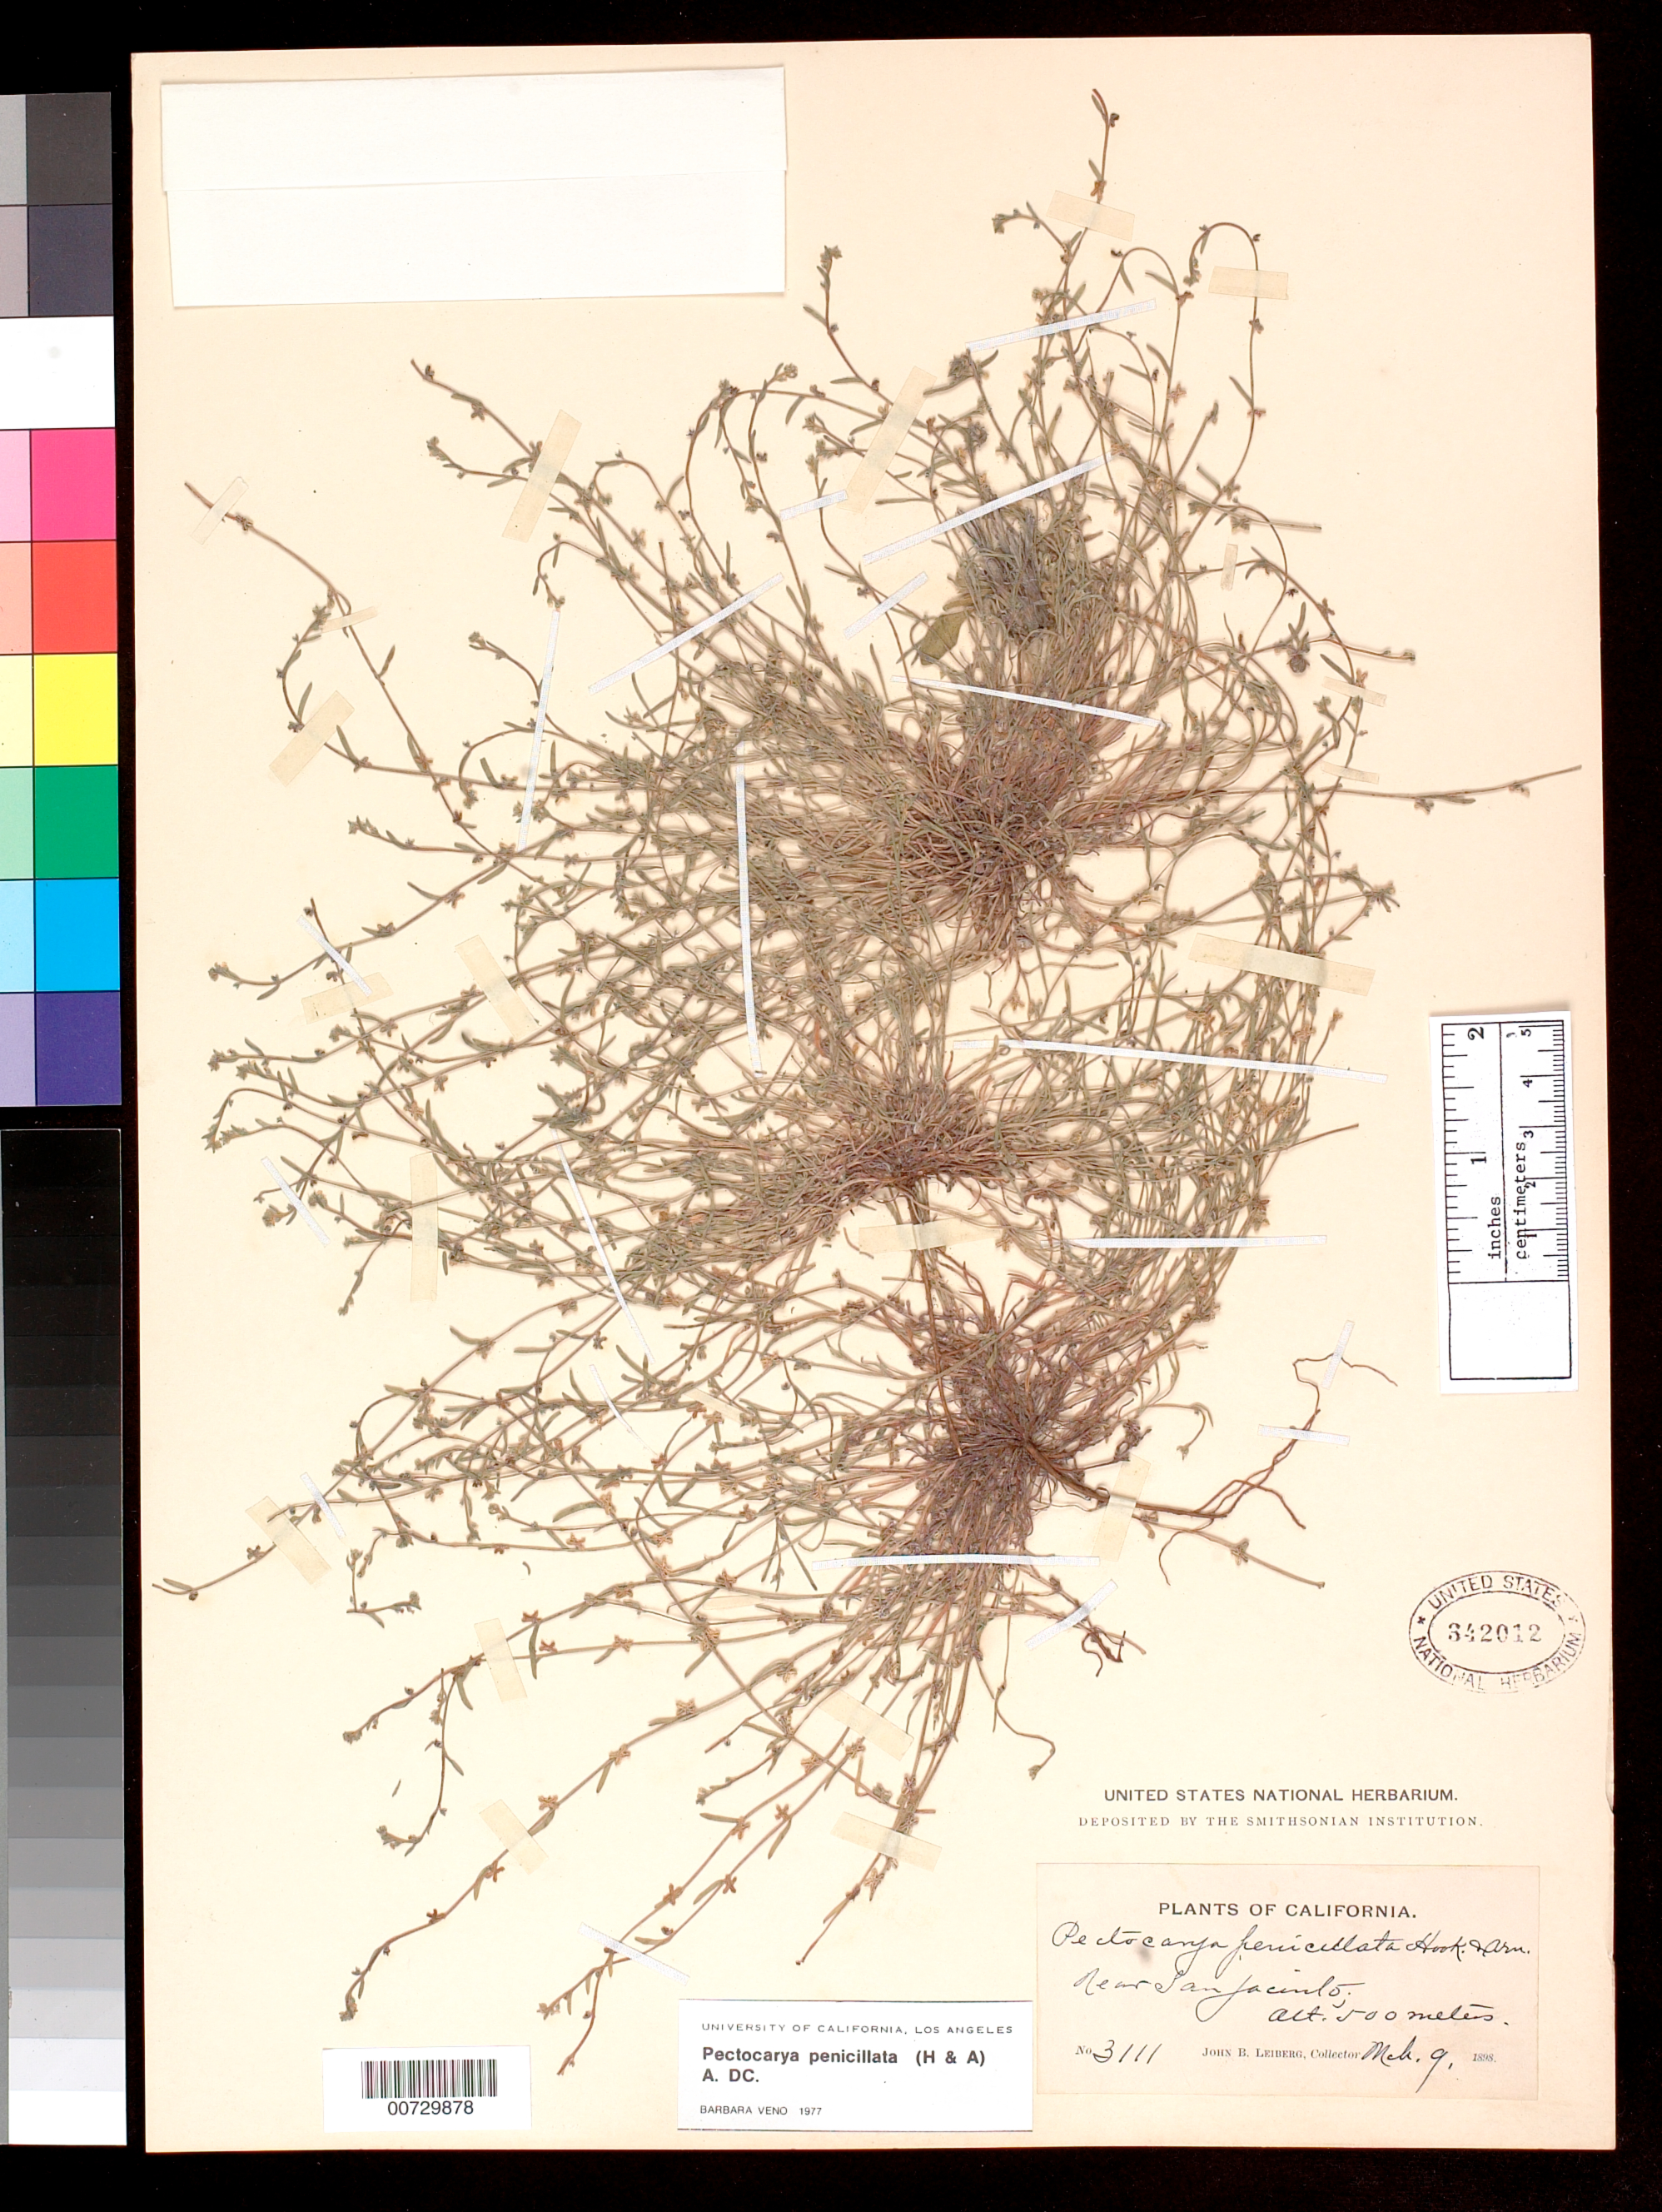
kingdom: Plantae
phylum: Tracheophyta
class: Magnoliopsida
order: Boraginales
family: Boraginaceae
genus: Pectocarya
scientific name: Pectocarya penicillata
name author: Hook. & Arn.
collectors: J. Leiberg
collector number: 3111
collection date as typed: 9 Mar 1898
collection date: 1898-03-09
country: United States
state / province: California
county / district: Riverside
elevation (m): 500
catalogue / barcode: US 342012